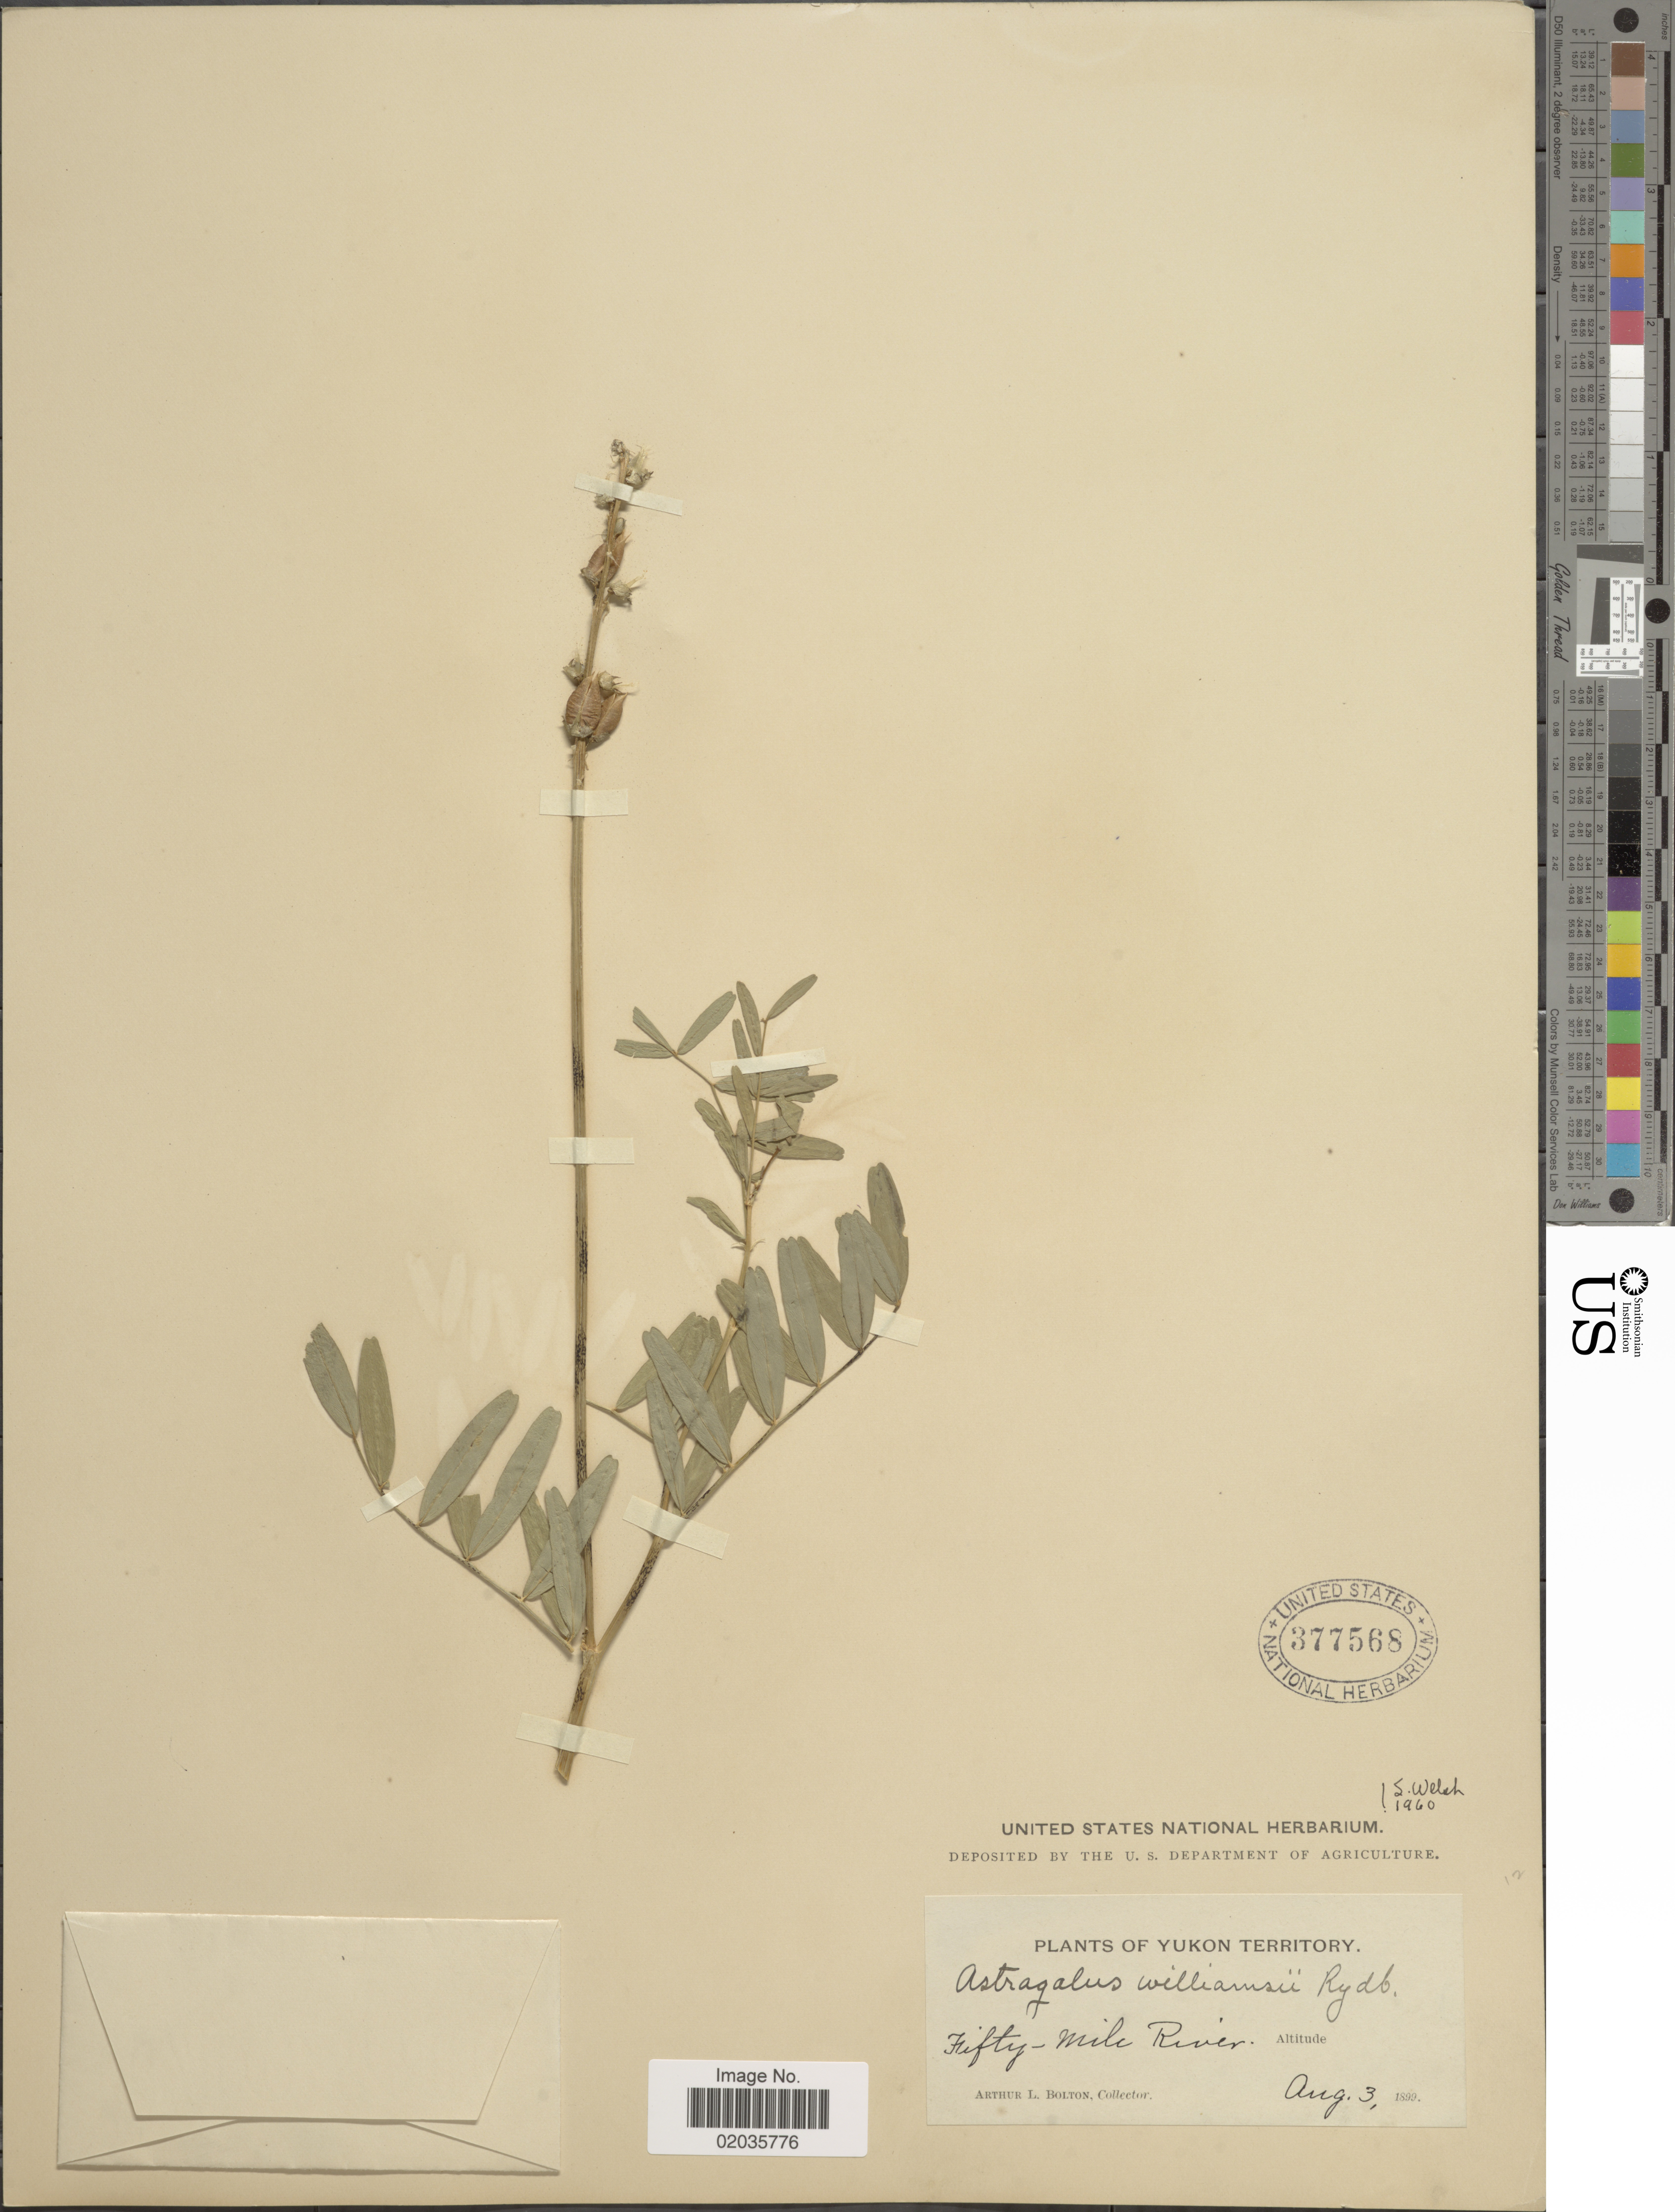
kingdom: Plantae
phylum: Tracheophyta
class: Magnoliopsida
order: Fabales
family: Fabaceae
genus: Astragalus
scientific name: Astragalus williamsii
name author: Rydb.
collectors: A. Bolton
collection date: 1899-08-03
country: Canada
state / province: Yukon Territory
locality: Fifty-Mile River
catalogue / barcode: US 377568